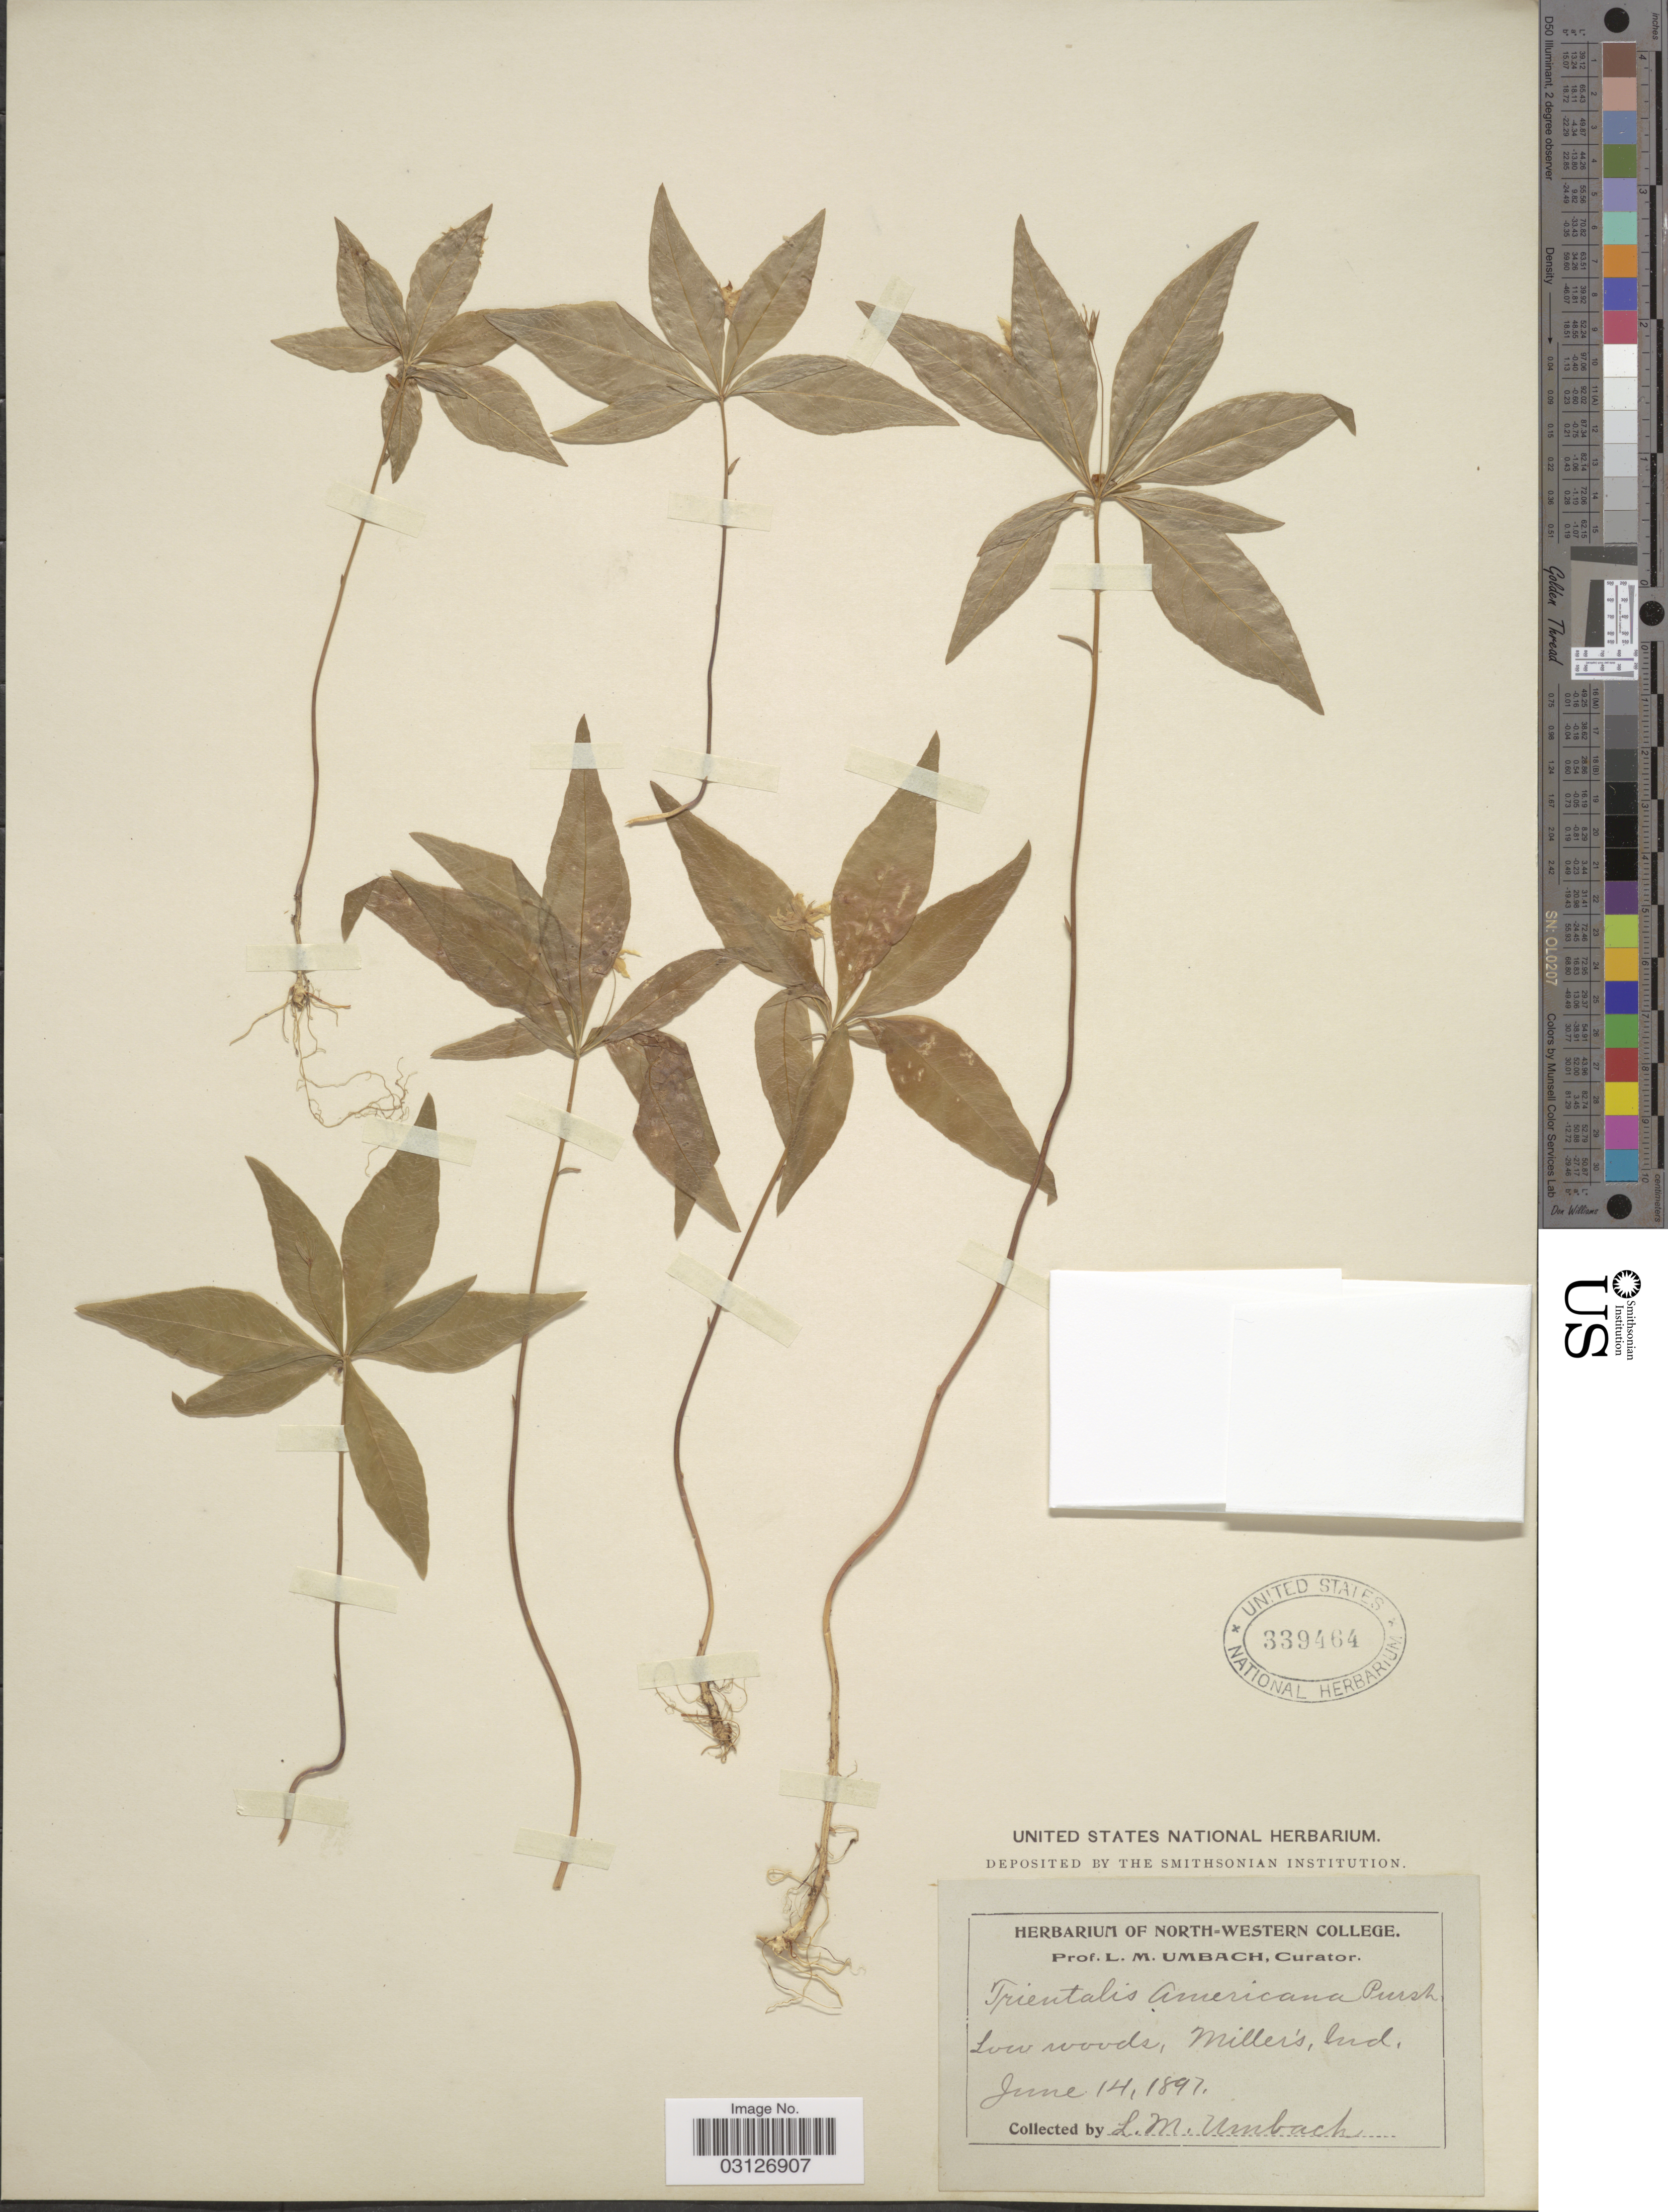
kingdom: Plantae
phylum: Tracheophyta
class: Magnoliopsida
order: Ericales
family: Primulaceae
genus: Trientalis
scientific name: Trientalis americana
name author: Pursh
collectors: L. M. Umbach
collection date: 1897-06-14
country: United States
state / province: Indiana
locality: Miller's, Ind.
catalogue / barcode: US 339464